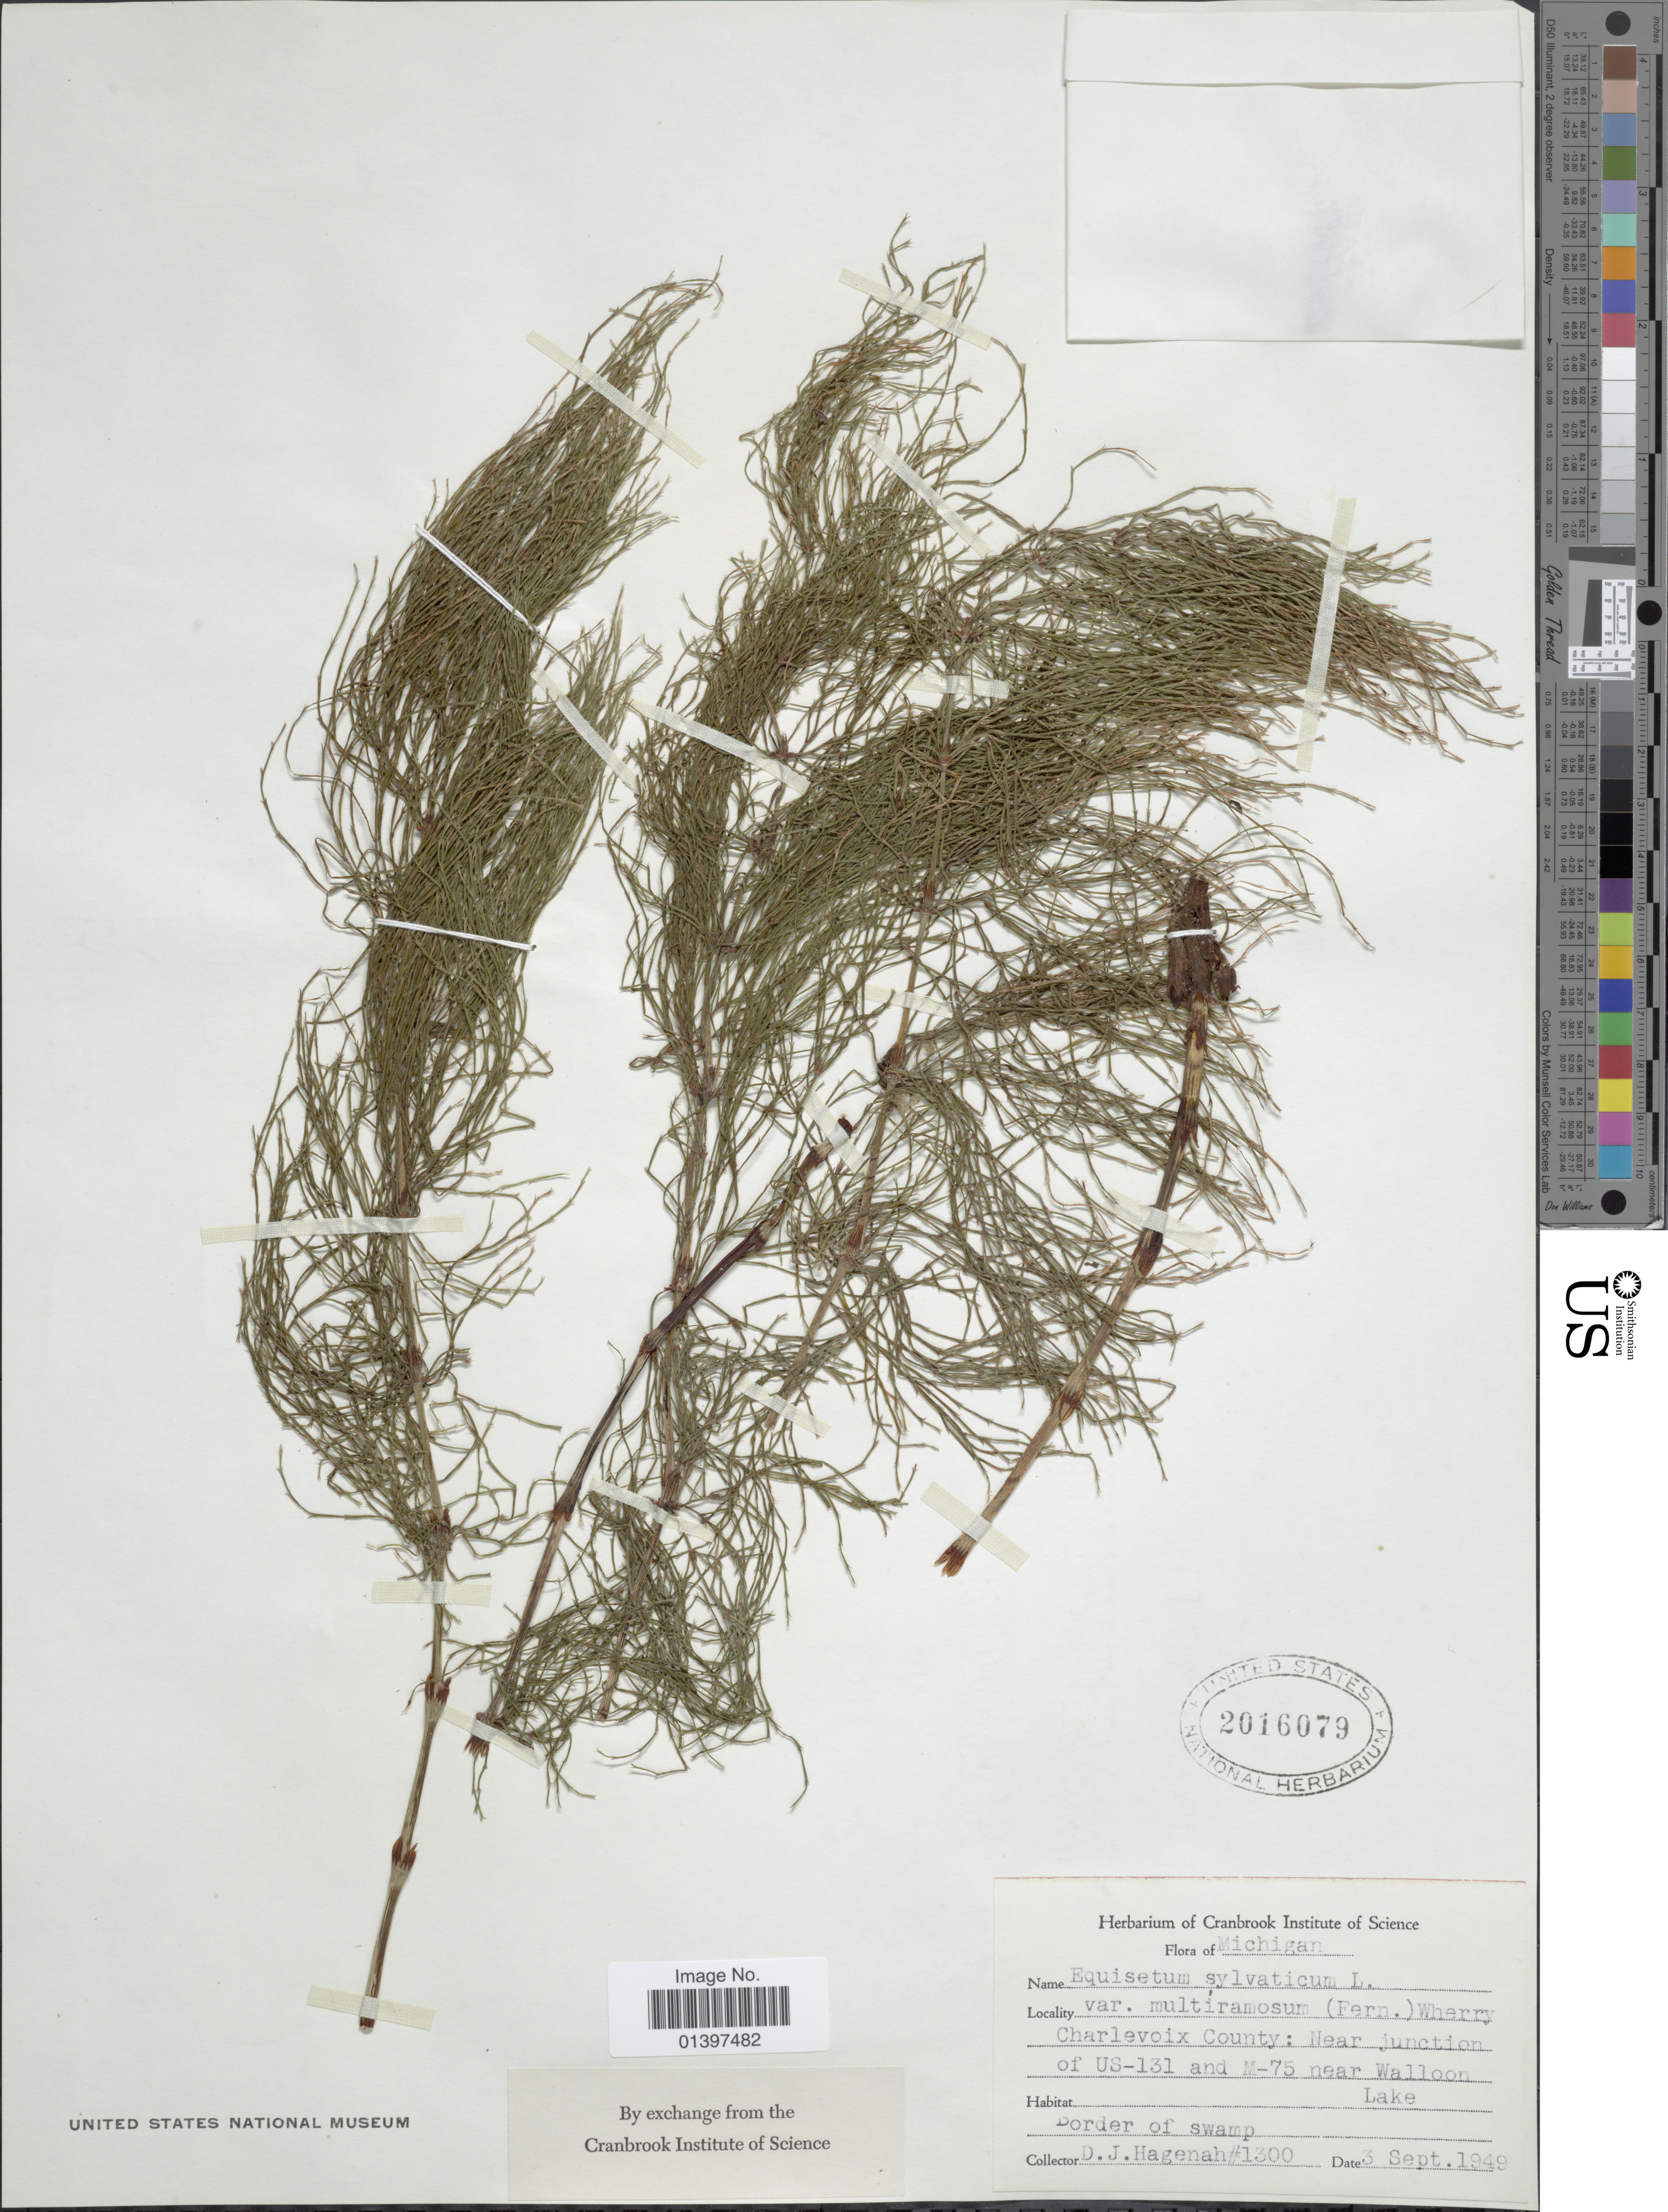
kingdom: Plantae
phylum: Tracheophyta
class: Polypodiopsida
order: Equisetales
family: Equisetaceae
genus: Equisetum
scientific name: Equisetum sylvaticum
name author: L.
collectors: D. Hagenah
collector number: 1300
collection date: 1949-09-03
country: United States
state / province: Michigan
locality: Charlevoix County: near junction of US-131 and M-75 near Walloon Lake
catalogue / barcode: US 2016079